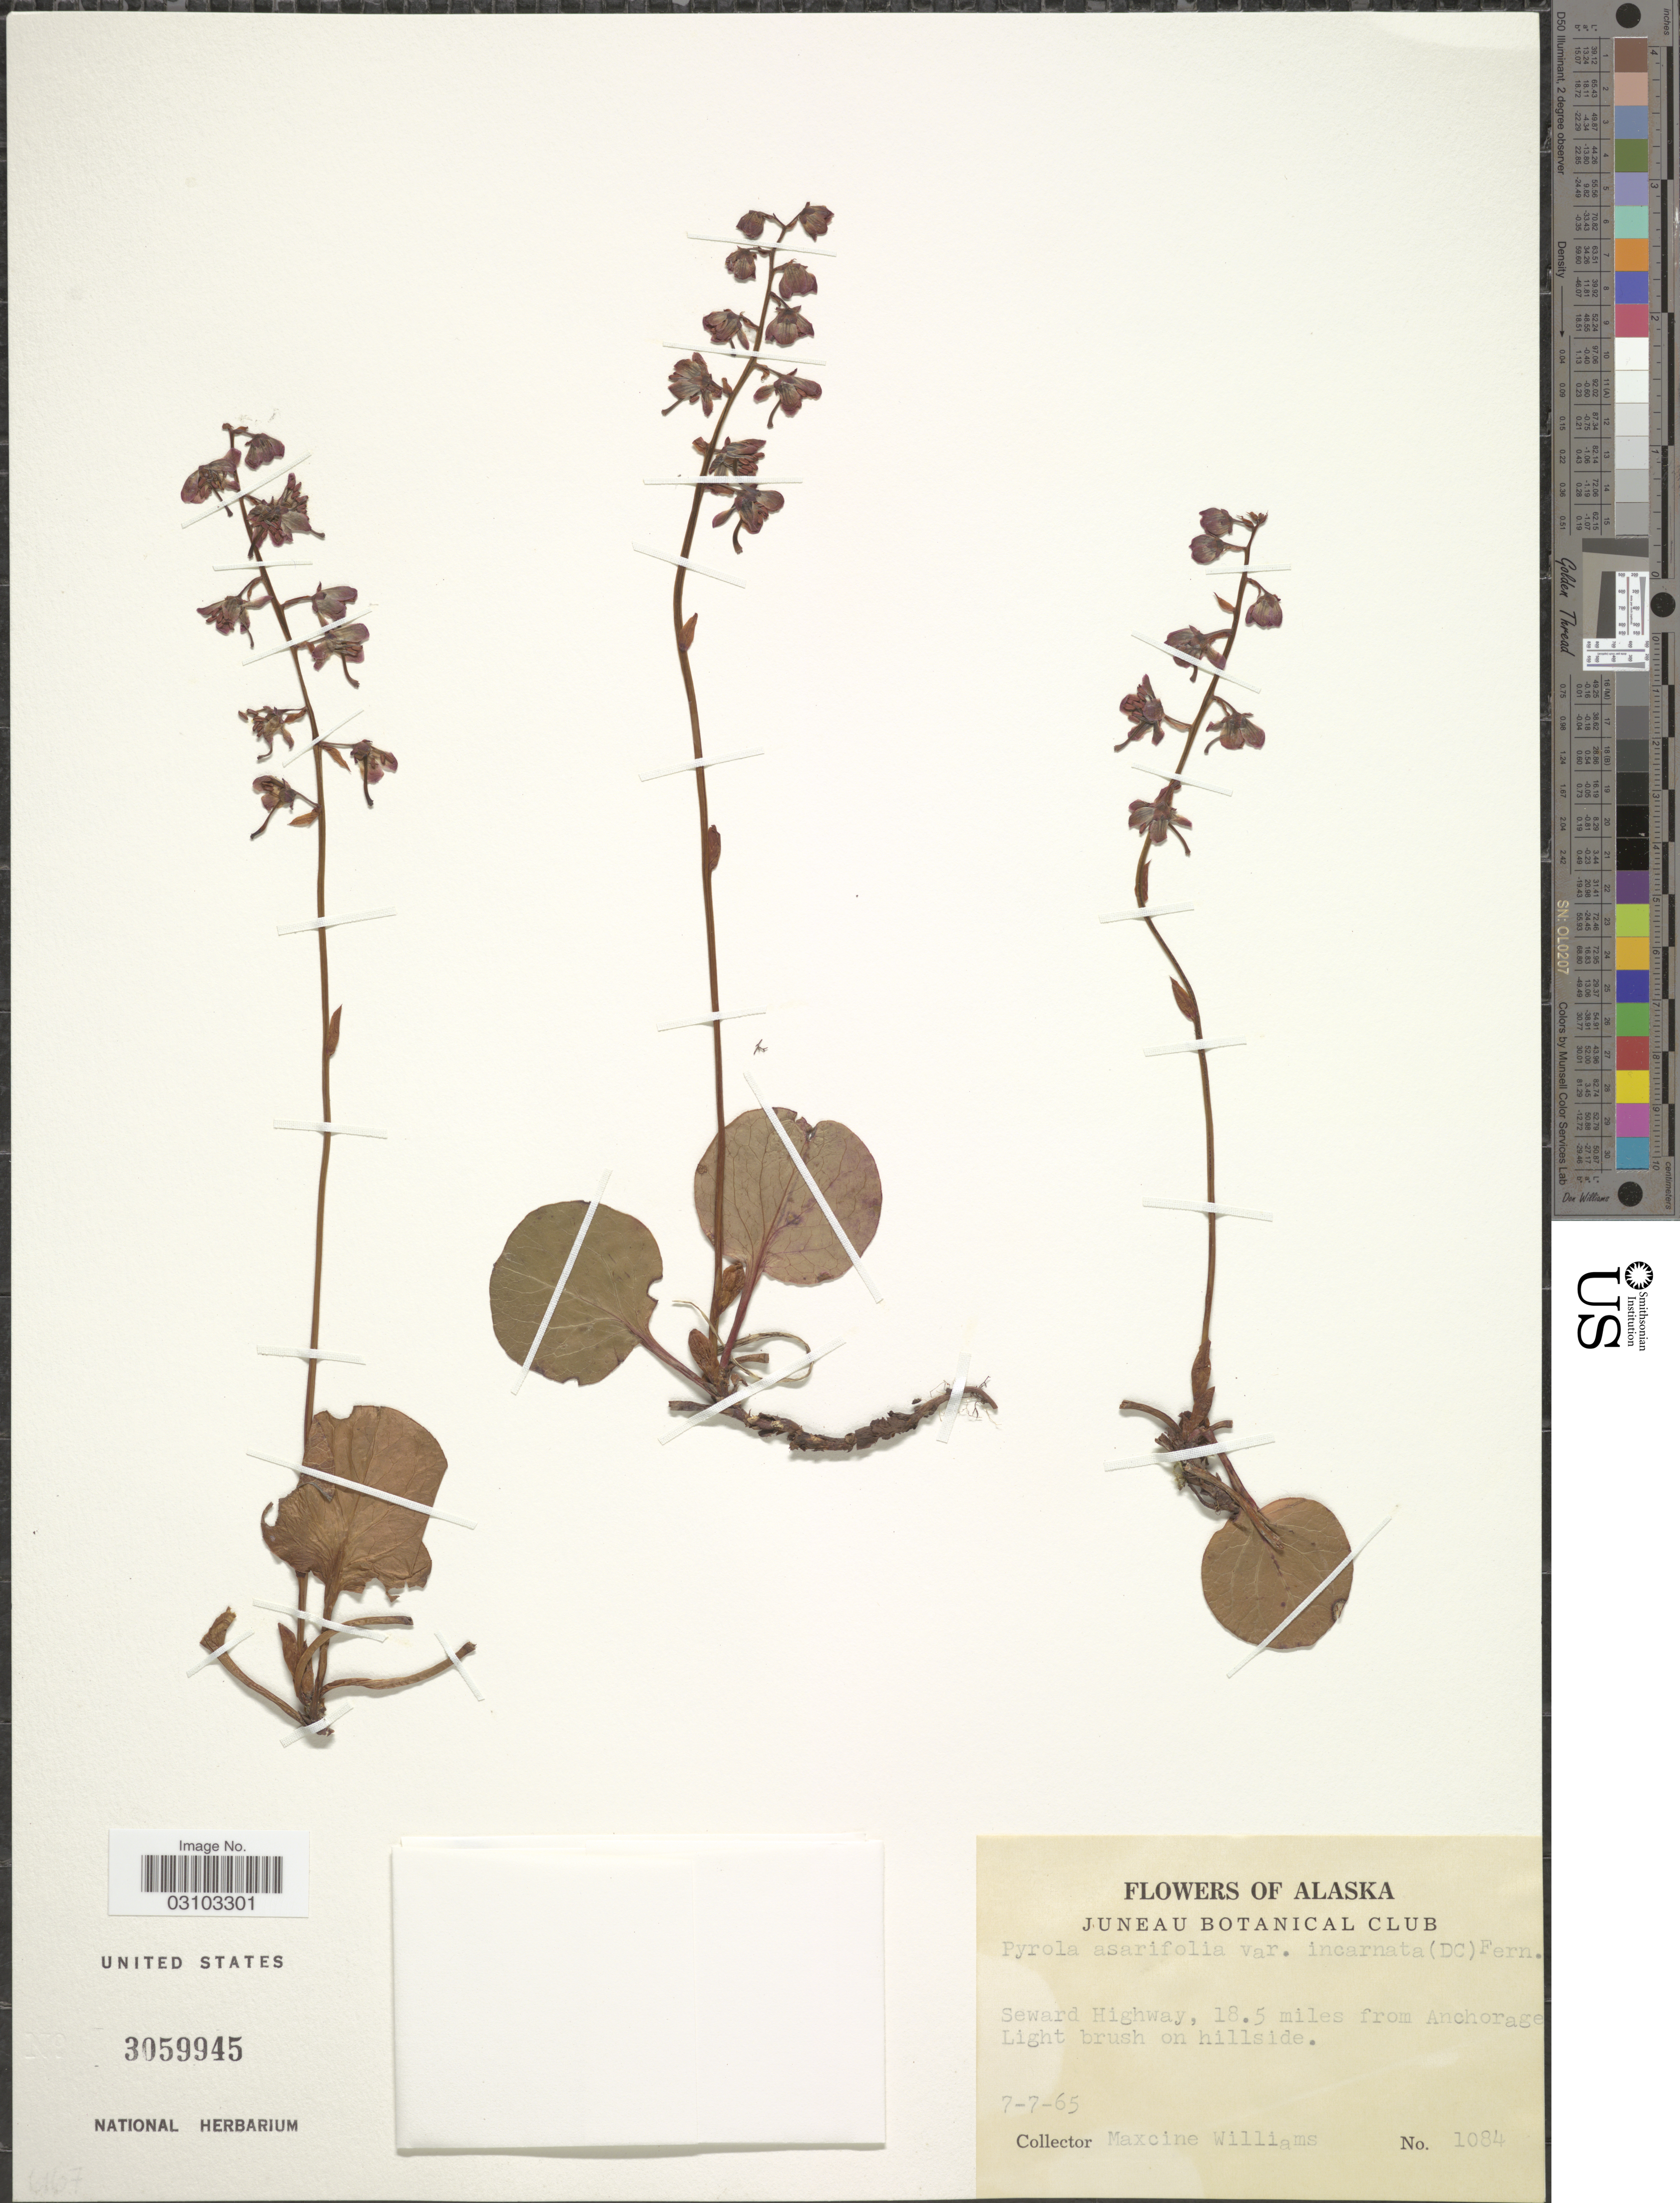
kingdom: Plantae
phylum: Tracheophyta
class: Magnoliopsida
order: Ericales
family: Ericaceae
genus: Pyrola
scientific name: Pyrola asarifolia subsp. incarnata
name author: (DC.) Haber & Hideki Takah.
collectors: Mr. Williams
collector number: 1084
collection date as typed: Transcribed d/m/y: 7/7/65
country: United States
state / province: Alaska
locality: Seward Highway, 18.5 miles from Anchorage Light brush on hillside.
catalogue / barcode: US 3059945